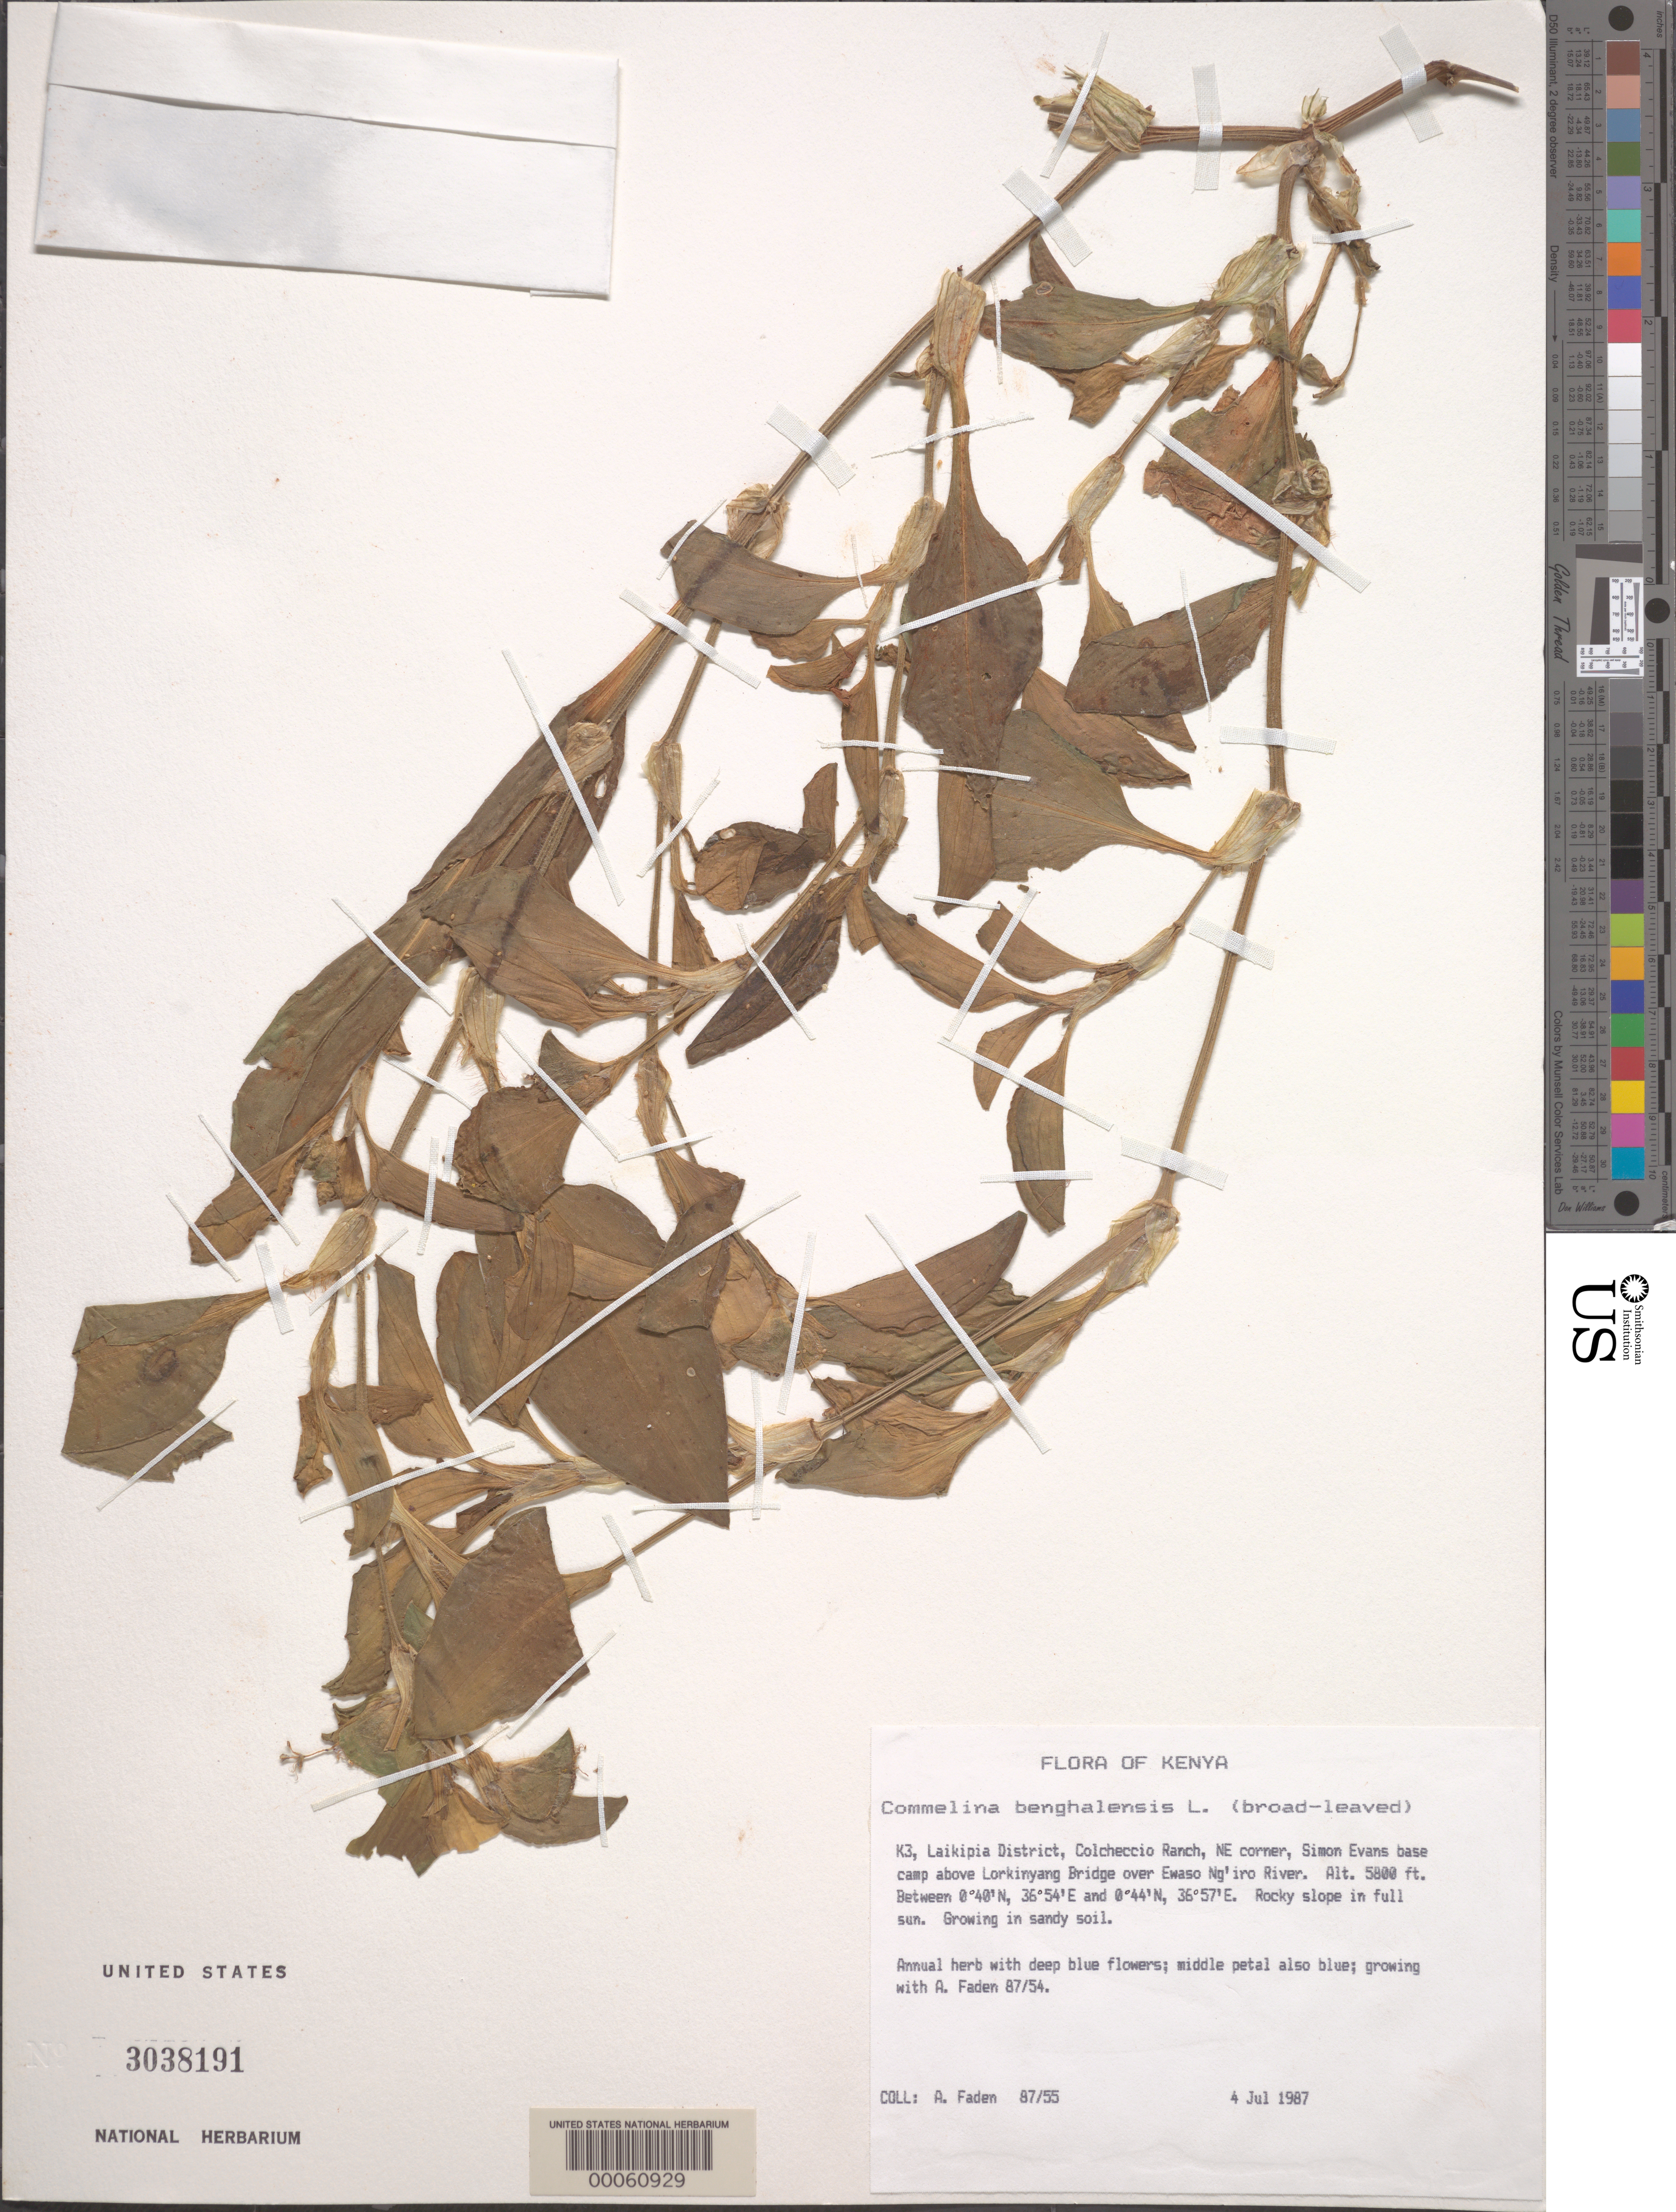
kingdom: Plantae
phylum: Tracheophyta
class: Liliopsida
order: Commelinales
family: Commelinaceae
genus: Commelina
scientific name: Commelina benghalensis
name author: L.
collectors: A. J. Faden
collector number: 87/55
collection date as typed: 04 Jul 1987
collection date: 1987-07-04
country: Kenya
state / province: Laikipia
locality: Colcheccio ranch, ne corner, simon evans base camp above lorkin- yang bridge over ewaso ng'iro river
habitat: Rocky slope in full sun, in sandy soil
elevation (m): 1768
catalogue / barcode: US 3038191